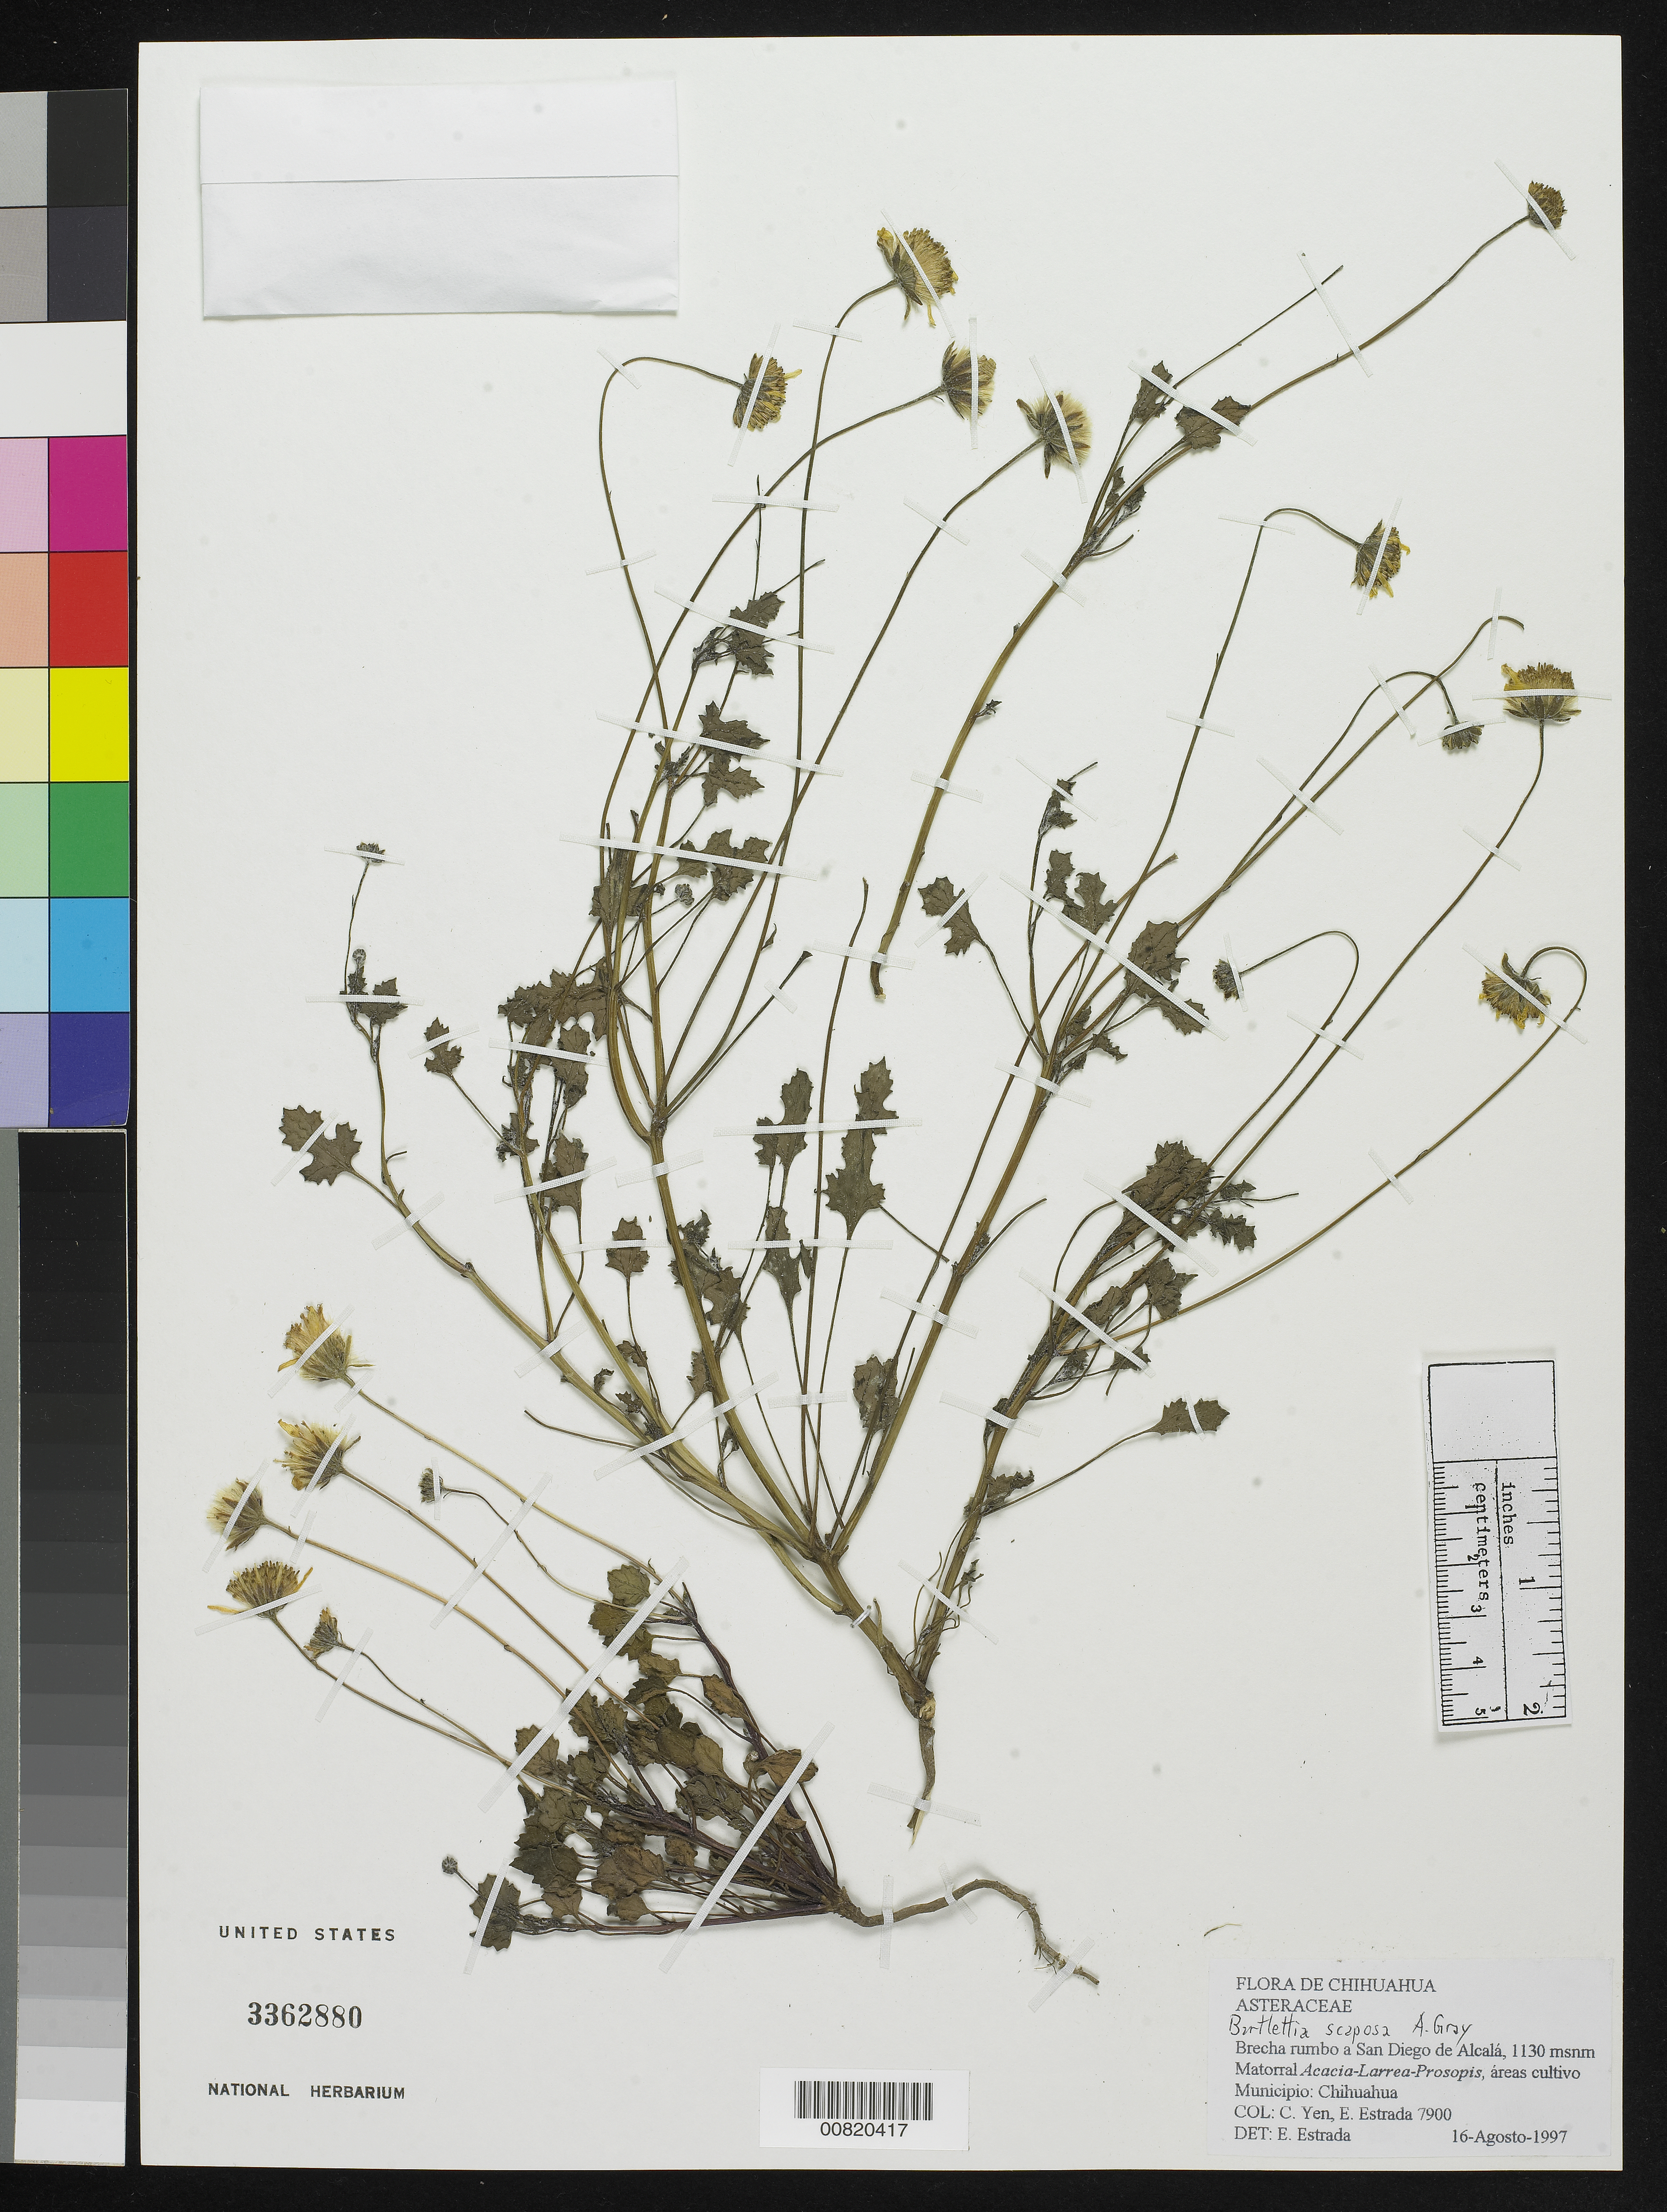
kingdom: Plantae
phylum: Tracheophyta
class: Magnoliopsida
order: Asterales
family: Asteraceae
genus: Bartlettia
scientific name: Bartlettia scaposa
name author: A. Gray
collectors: Y. C. Yang & E. Estrada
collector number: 7900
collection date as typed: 16 Aug 1997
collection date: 1997-08-16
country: Mexico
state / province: Chihuahua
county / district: Chihuahua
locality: Brecha rumbo a San Diego de Alcalá, Chihuahua.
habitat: Matorral Acacia-Larrea-Prosopis, áreas cultivo.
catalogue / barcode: US 3362880